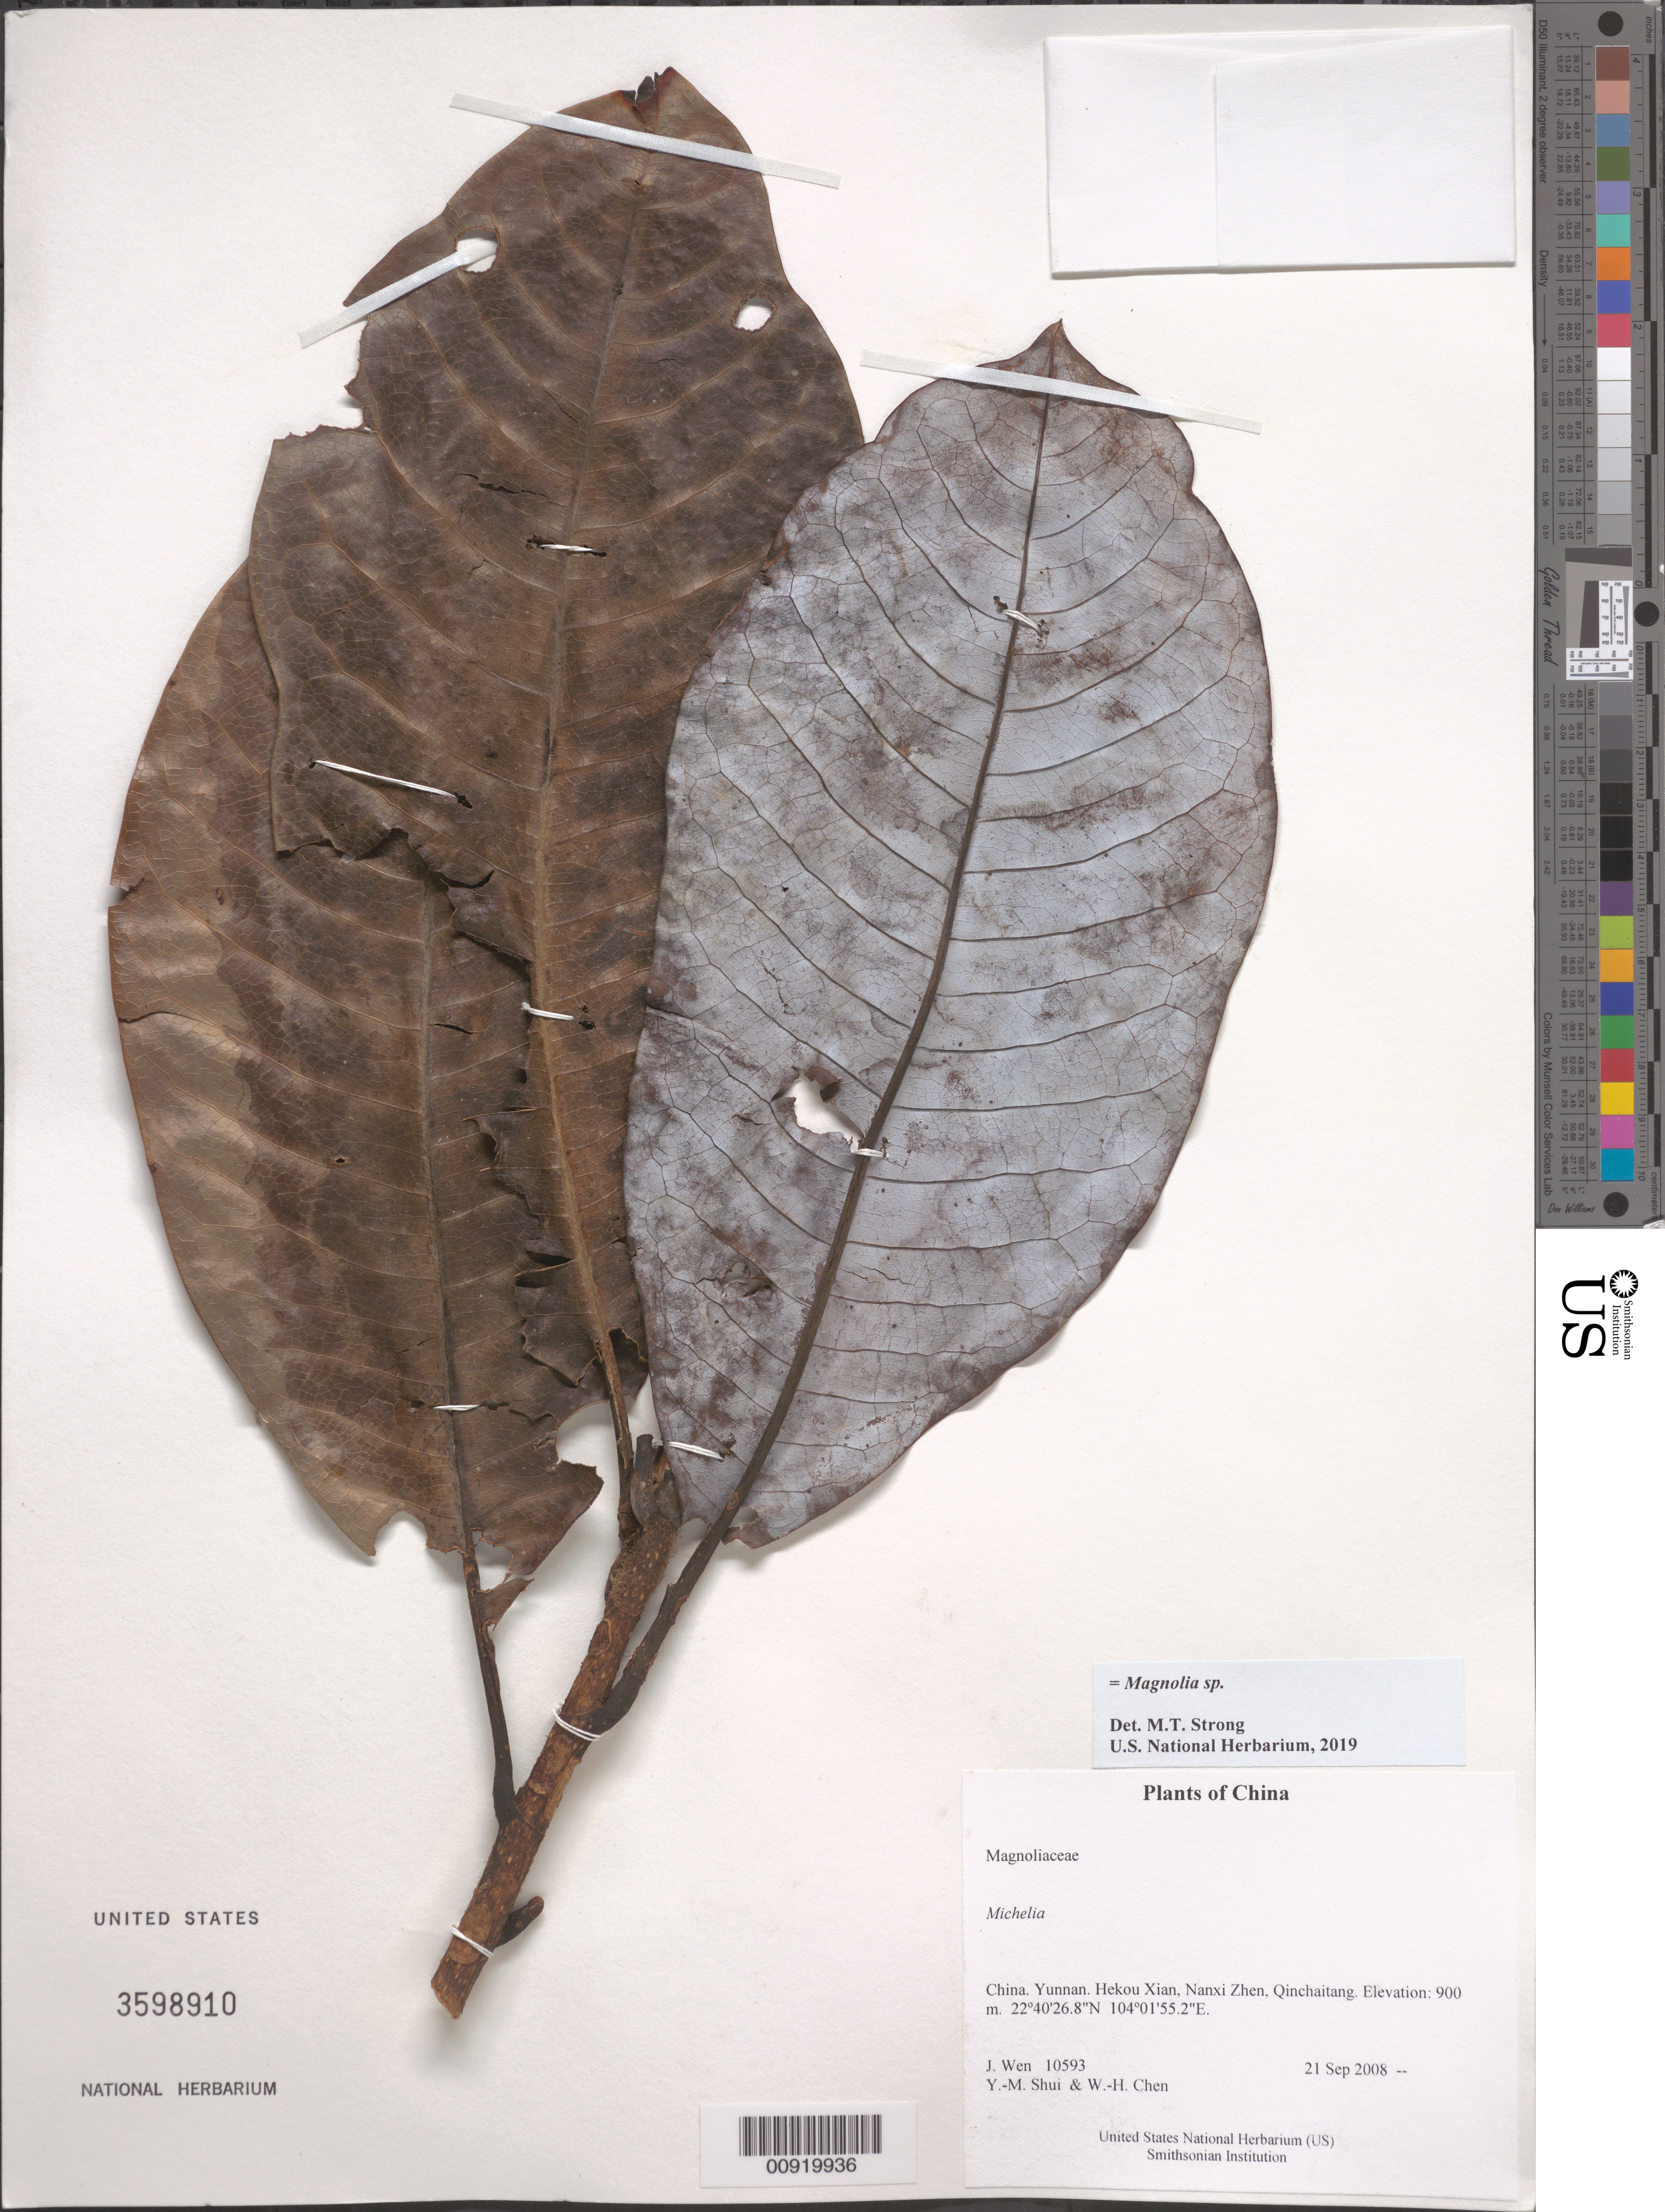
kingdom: Plantae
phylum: Tracheophyta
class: Magnoliopsida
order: Magnoliales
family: Magnoliaceae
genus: Magnolia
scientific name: Magnolia sp.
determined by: Strong, Mark T., (BOT), Smithsonian Institution - National Museum of Natural History (UNITED STATES)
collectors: J. Wen, Y. Shui & W. Chen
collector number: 10593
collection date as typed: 21 Sep 2008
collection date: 2008-09-21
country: China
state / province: Yunnan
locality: Hekou Xian, Nanxi Zhen, Qinchaitang.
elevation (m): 900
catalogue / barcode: US 3598910